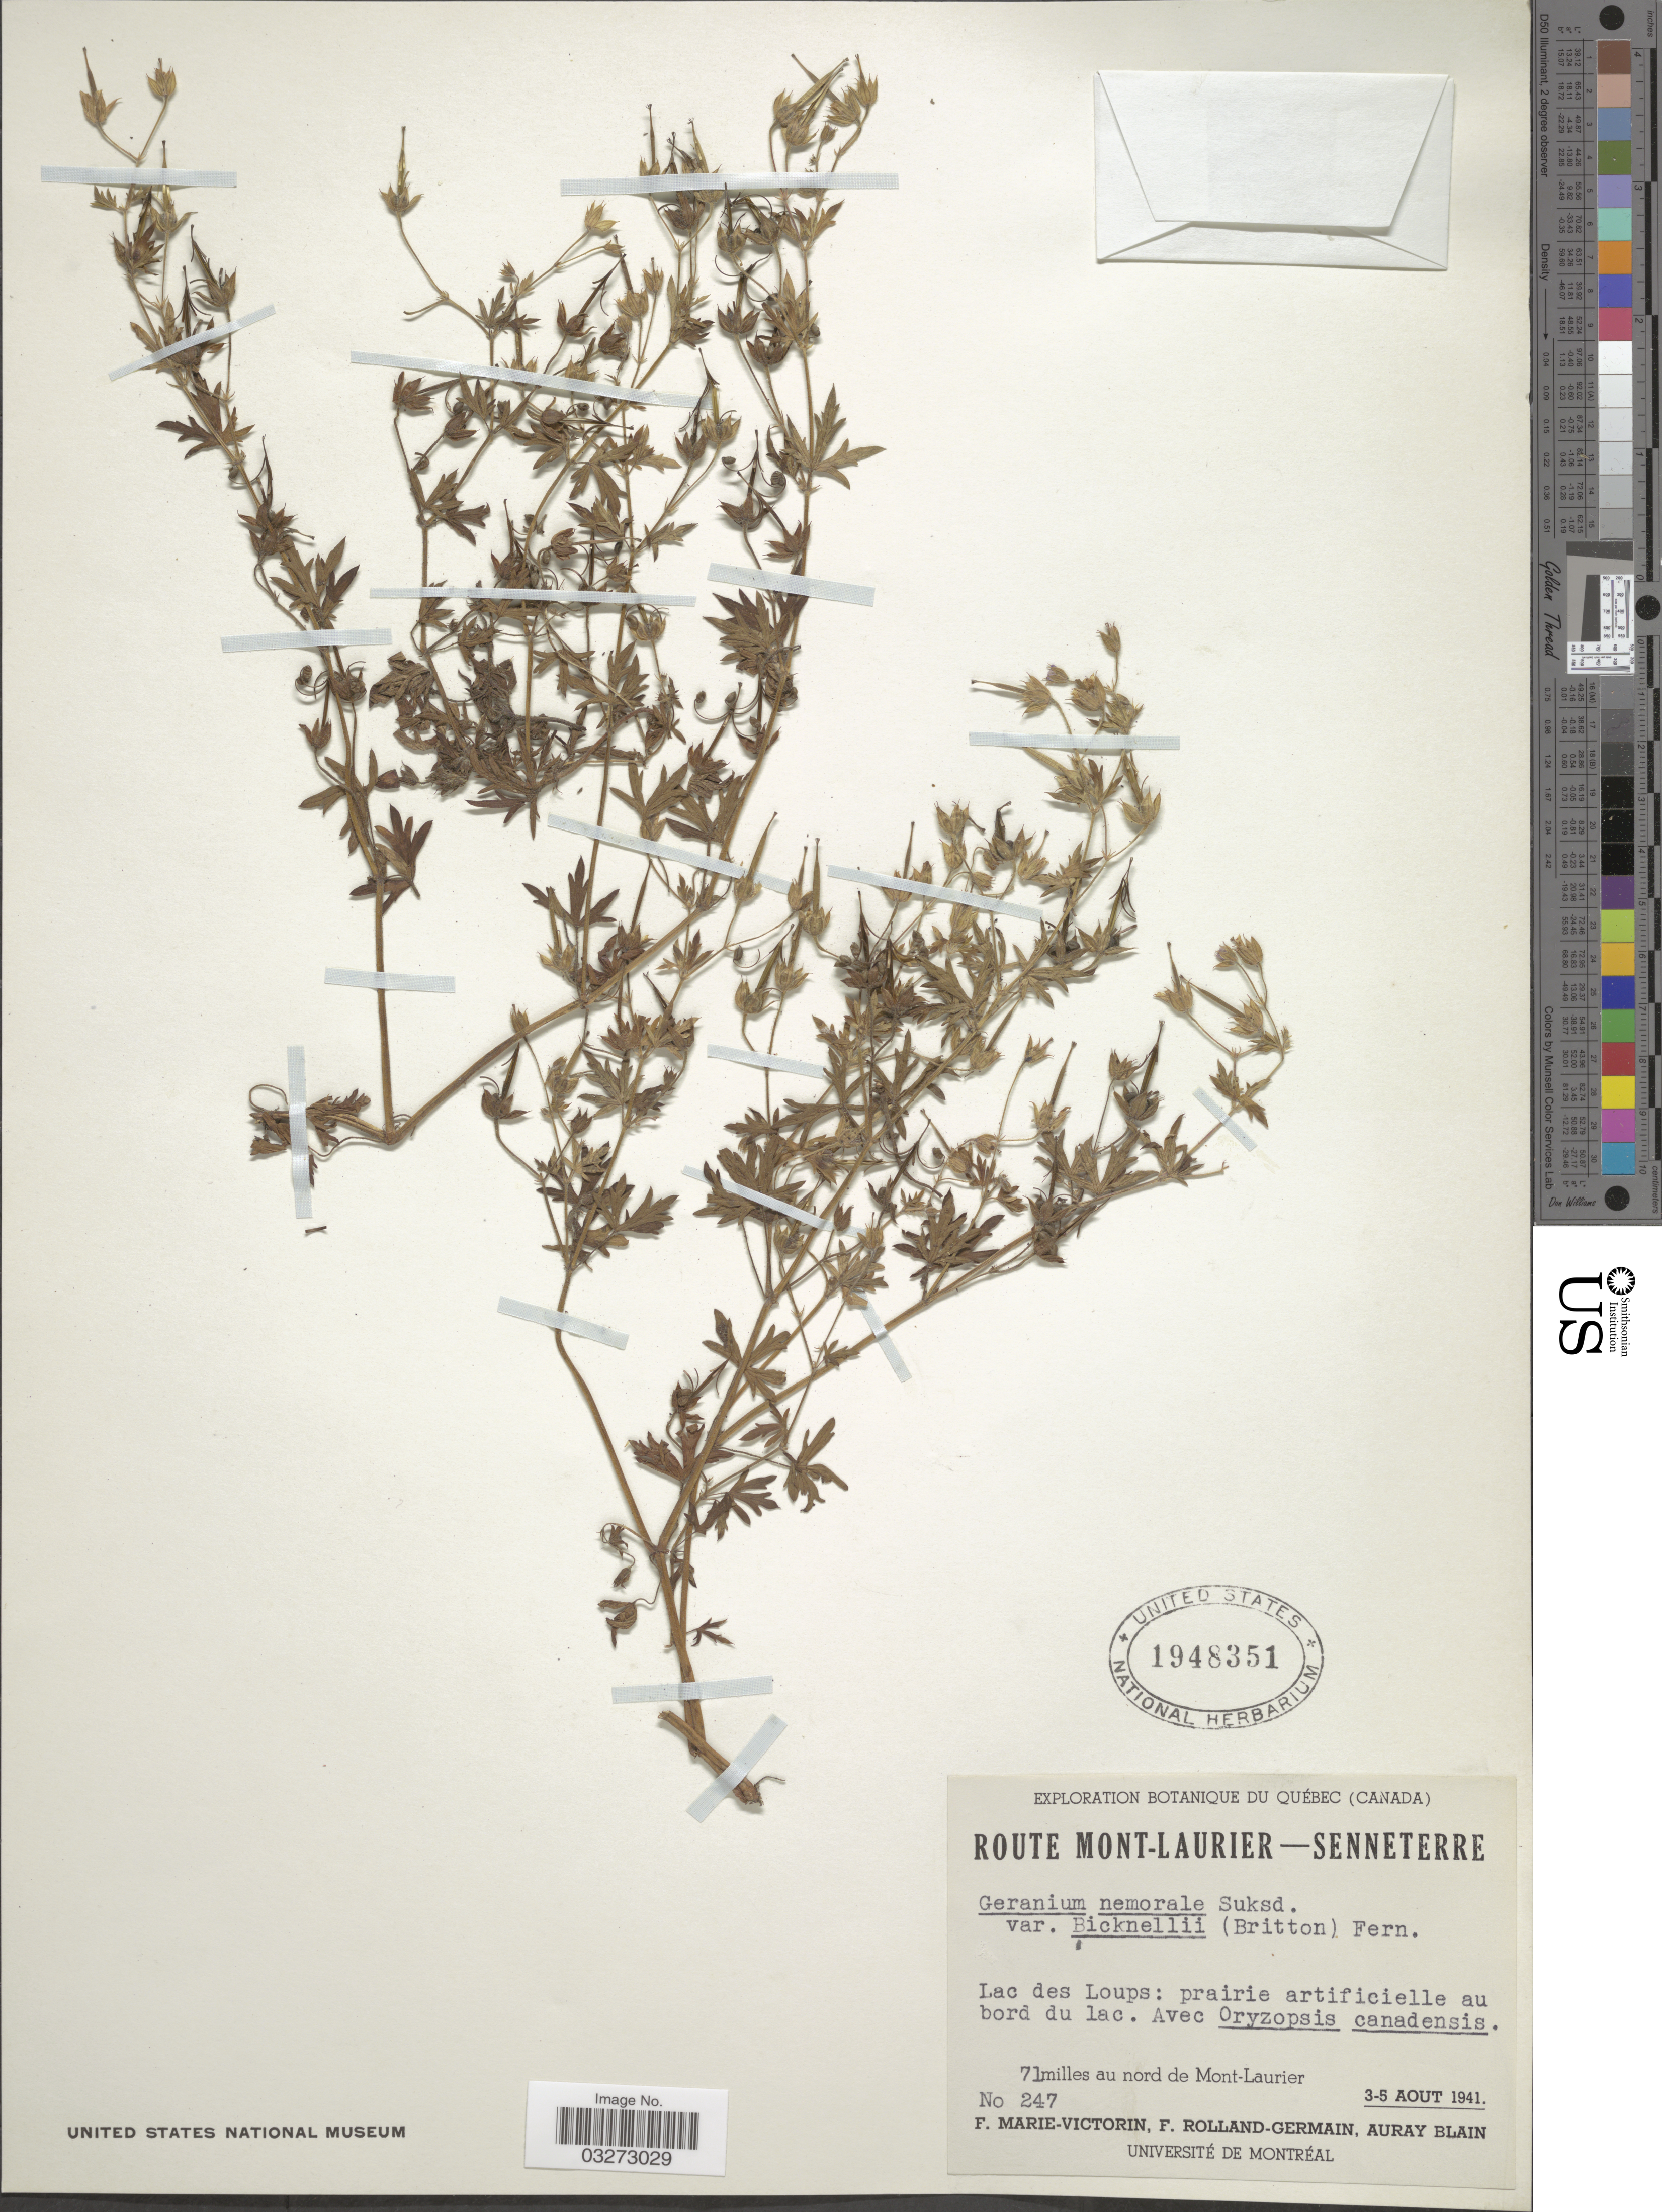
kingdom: Plantae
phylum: Tracheophyta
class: Magnoliopsida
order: Geraniales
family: Geraniaceae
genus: Geranium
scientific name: Geranium bicknellii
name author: Britton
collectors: F. Marie-Victorin, Rolland-Germain & A. Blain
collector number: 247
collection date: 1941-08-03/1941-08-05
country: Canada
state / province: Quebec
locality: Route Mont-Laurier - Senneterre, Lacs des Loups. 71 miles au nord de Mont-Laurier.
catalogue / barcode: US 1948351